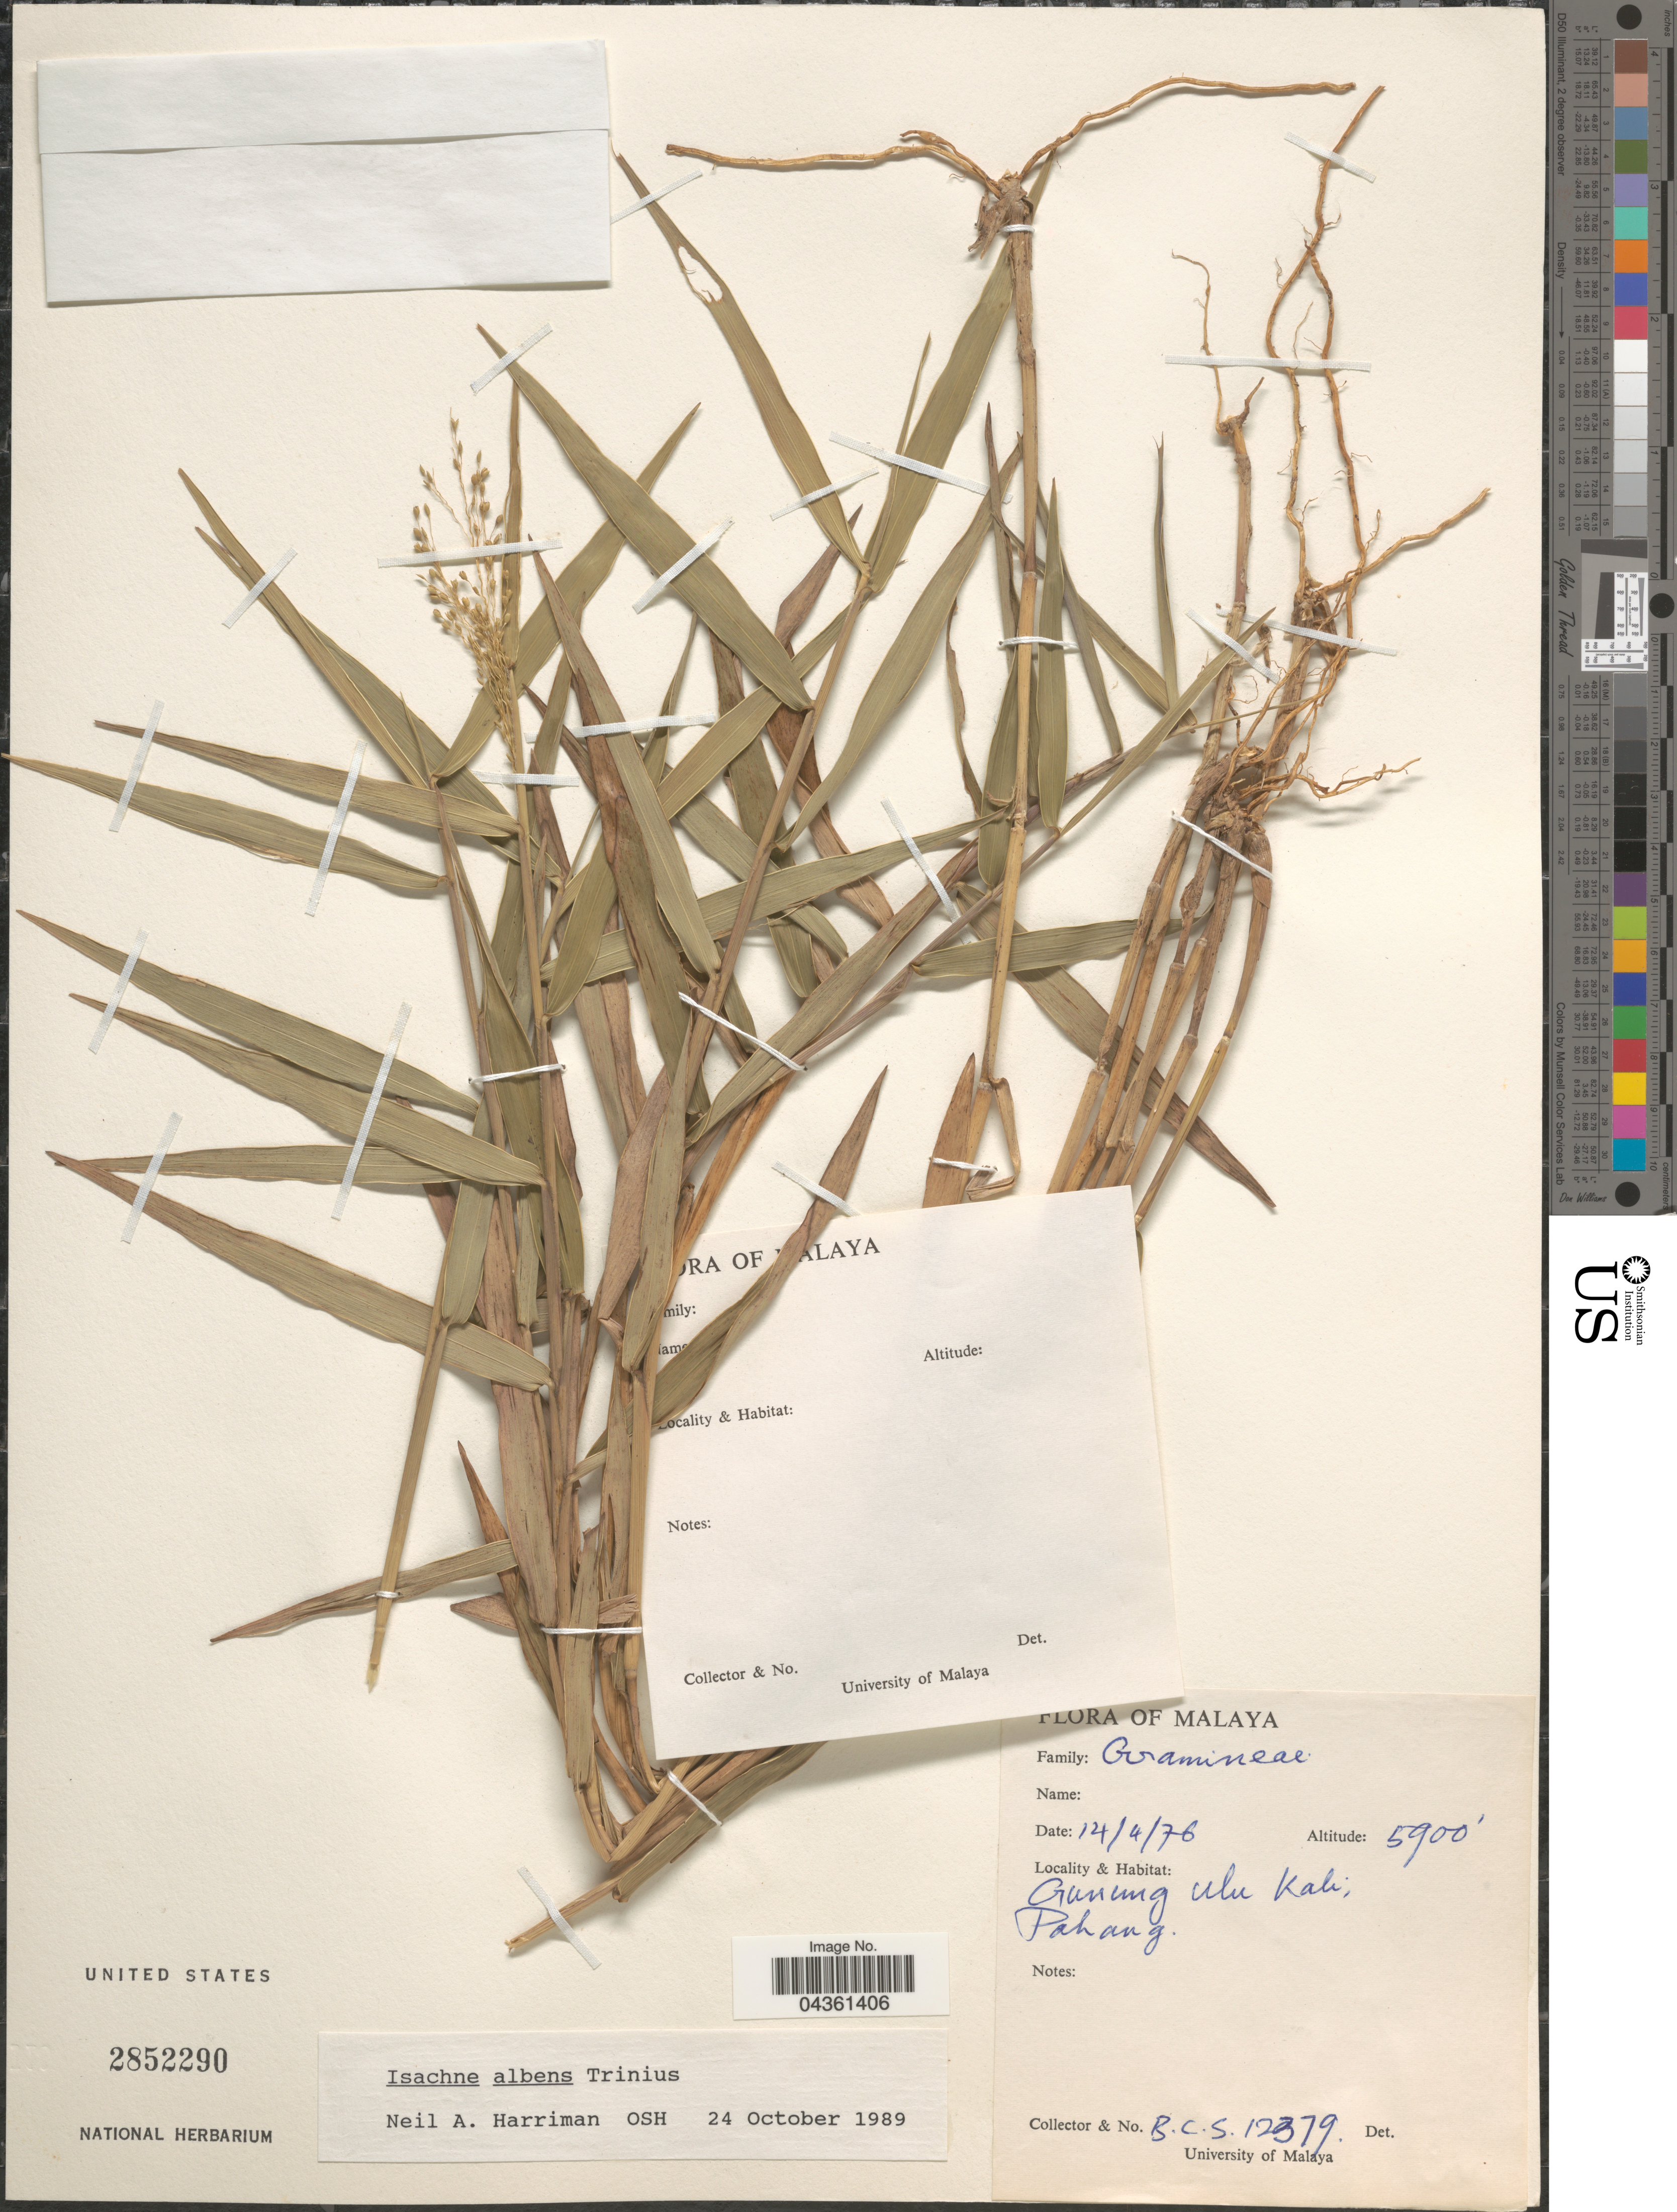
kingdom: Plantae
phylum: Tracheophyta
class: Liliopsida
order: Poales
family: Poaceae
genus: Isachne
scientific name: Isachne albens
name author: Trin.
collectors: B. C. S.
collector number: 12379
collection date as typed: Transcribed d/m/y: 14/4/76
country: Malaysia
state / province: Pahang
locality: Malaya. Gunung Ulu Kali.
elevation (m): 1798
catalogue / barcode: US 2852290